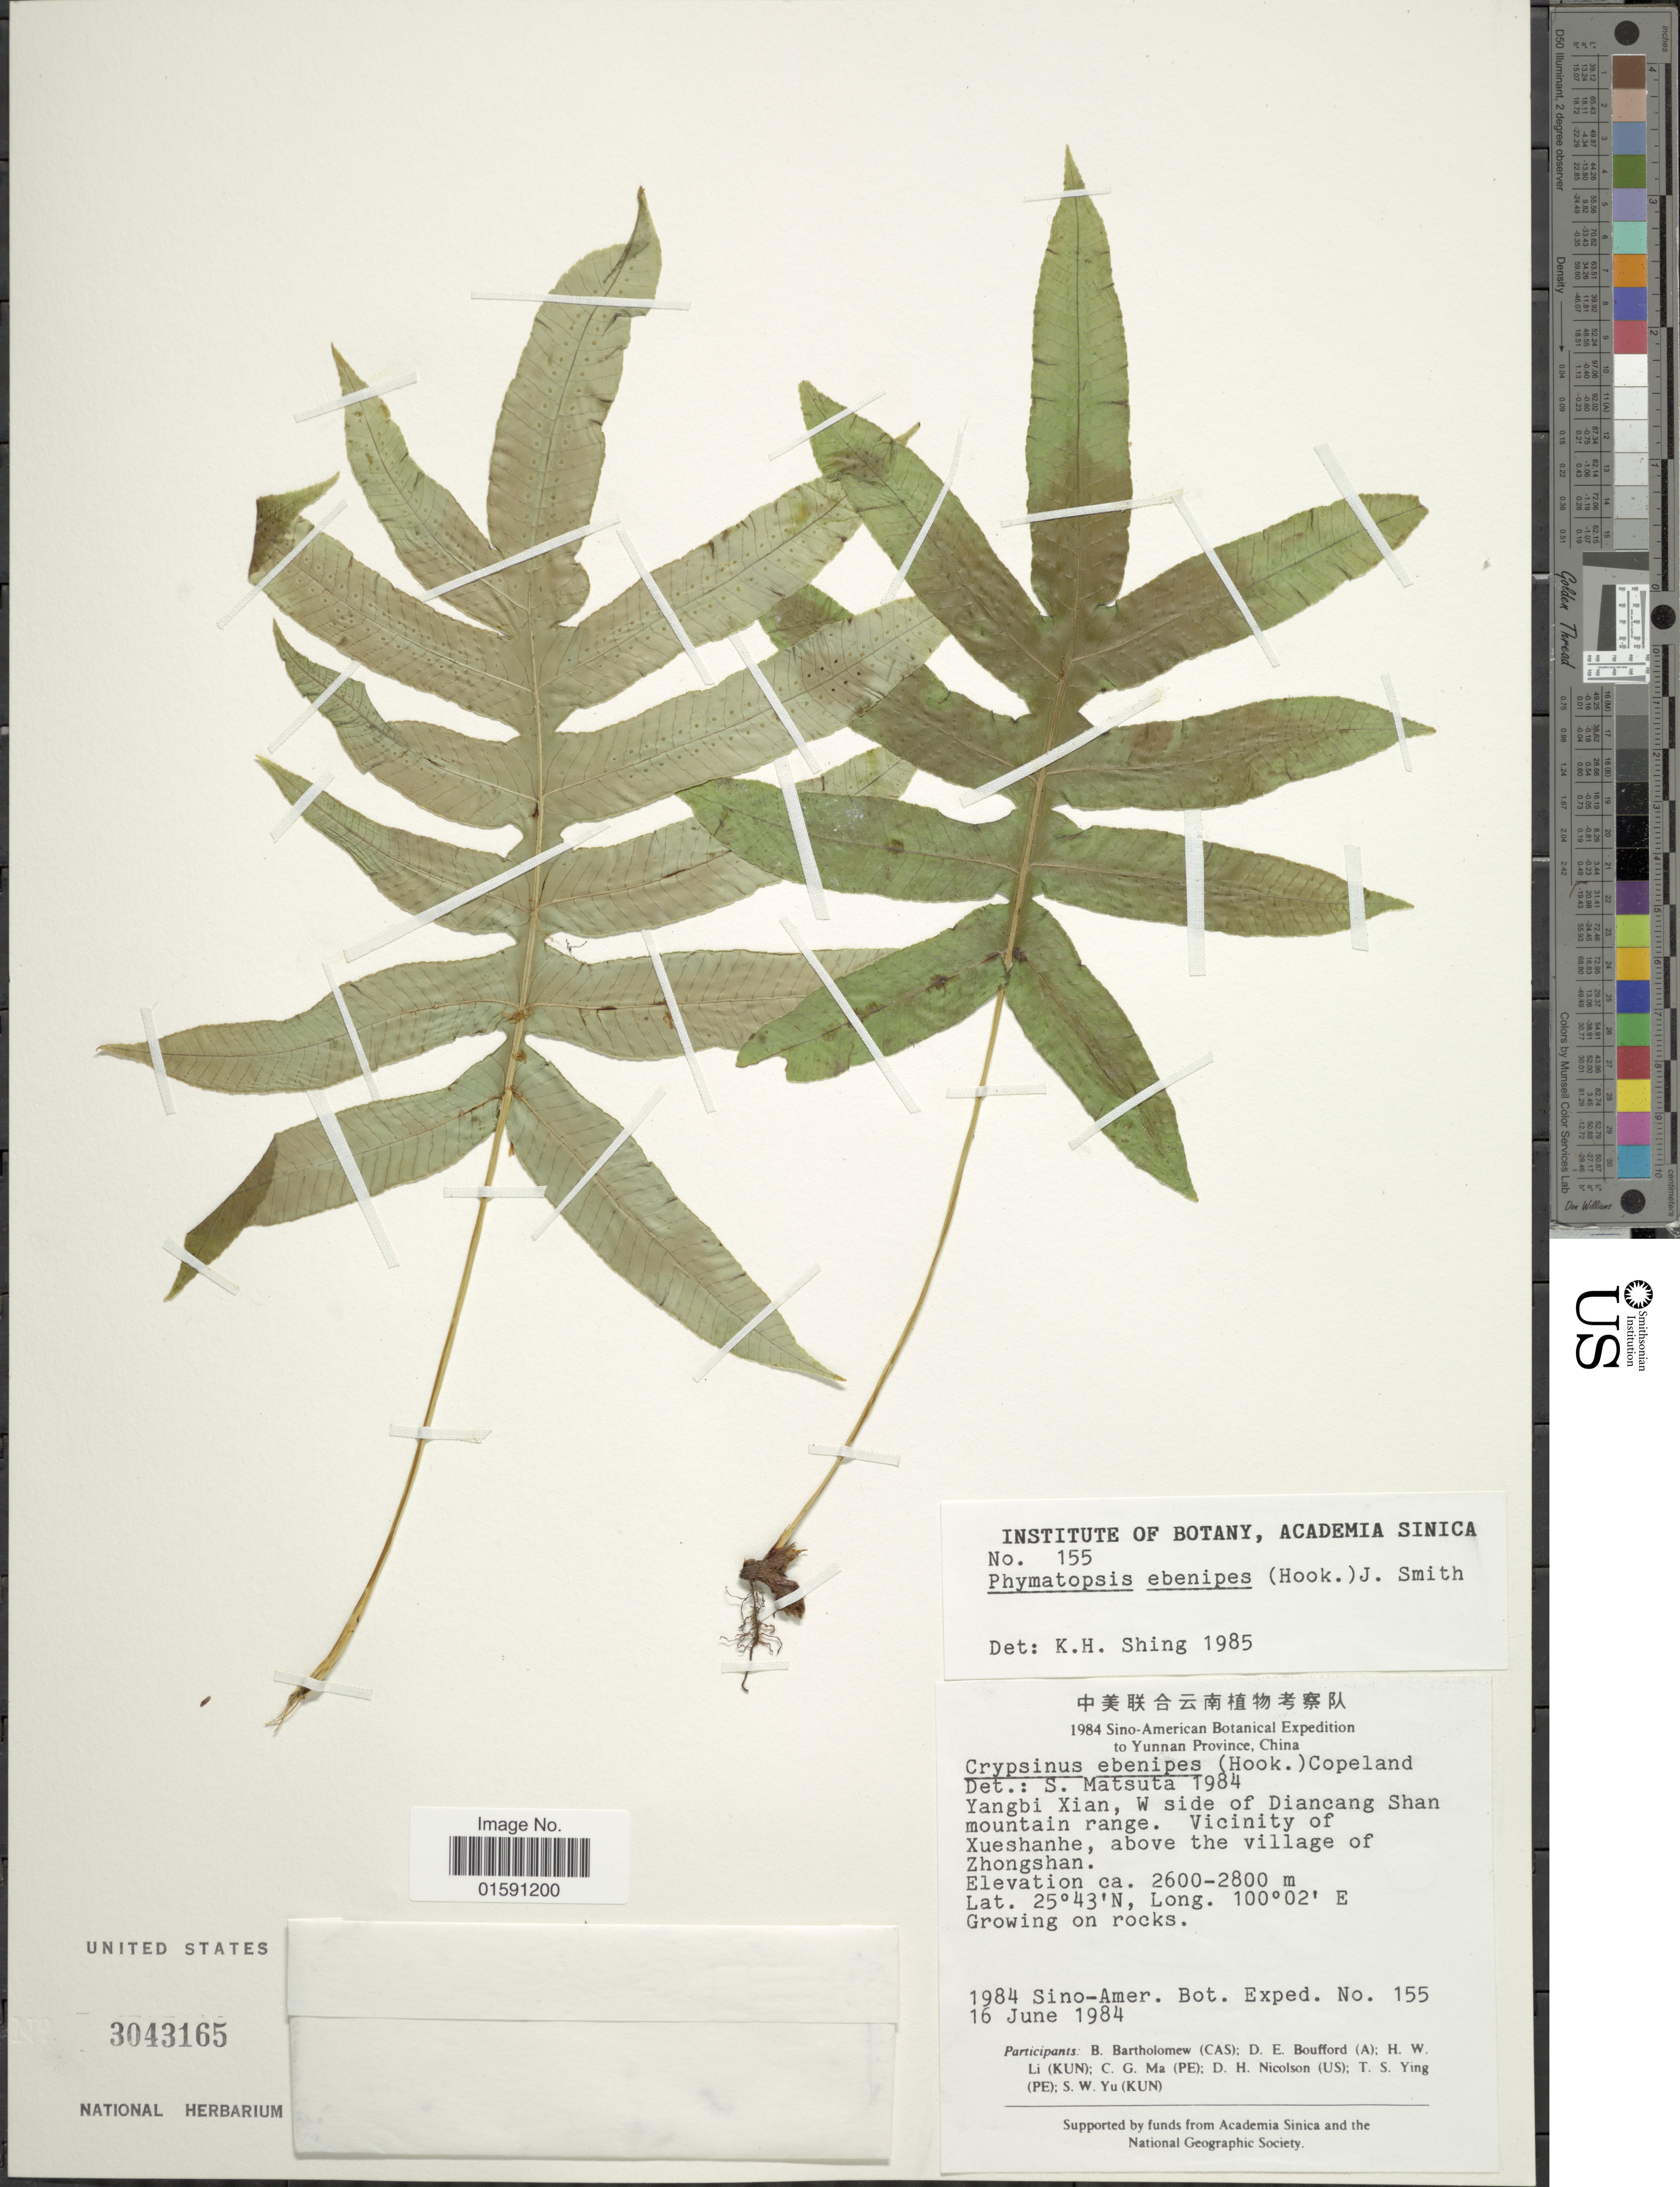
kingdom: Plantae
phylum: Tracheophyta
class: Polypodiopsida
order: Polypodiales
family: Polypodiaceae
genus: Selliguea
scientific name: Selliguea ebenipes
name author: (Hook.) S. Linds.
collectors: Sino-Amer. Bot. Exped. 1984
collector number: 155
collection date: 1984-06-16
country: China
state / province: Yunnan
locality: Yangbi Xian, W side of Diancang Shn mountain range. Vicinity of Xueshanhe, above the village of Zhongshan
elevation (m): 2600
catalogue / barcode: US 3043165